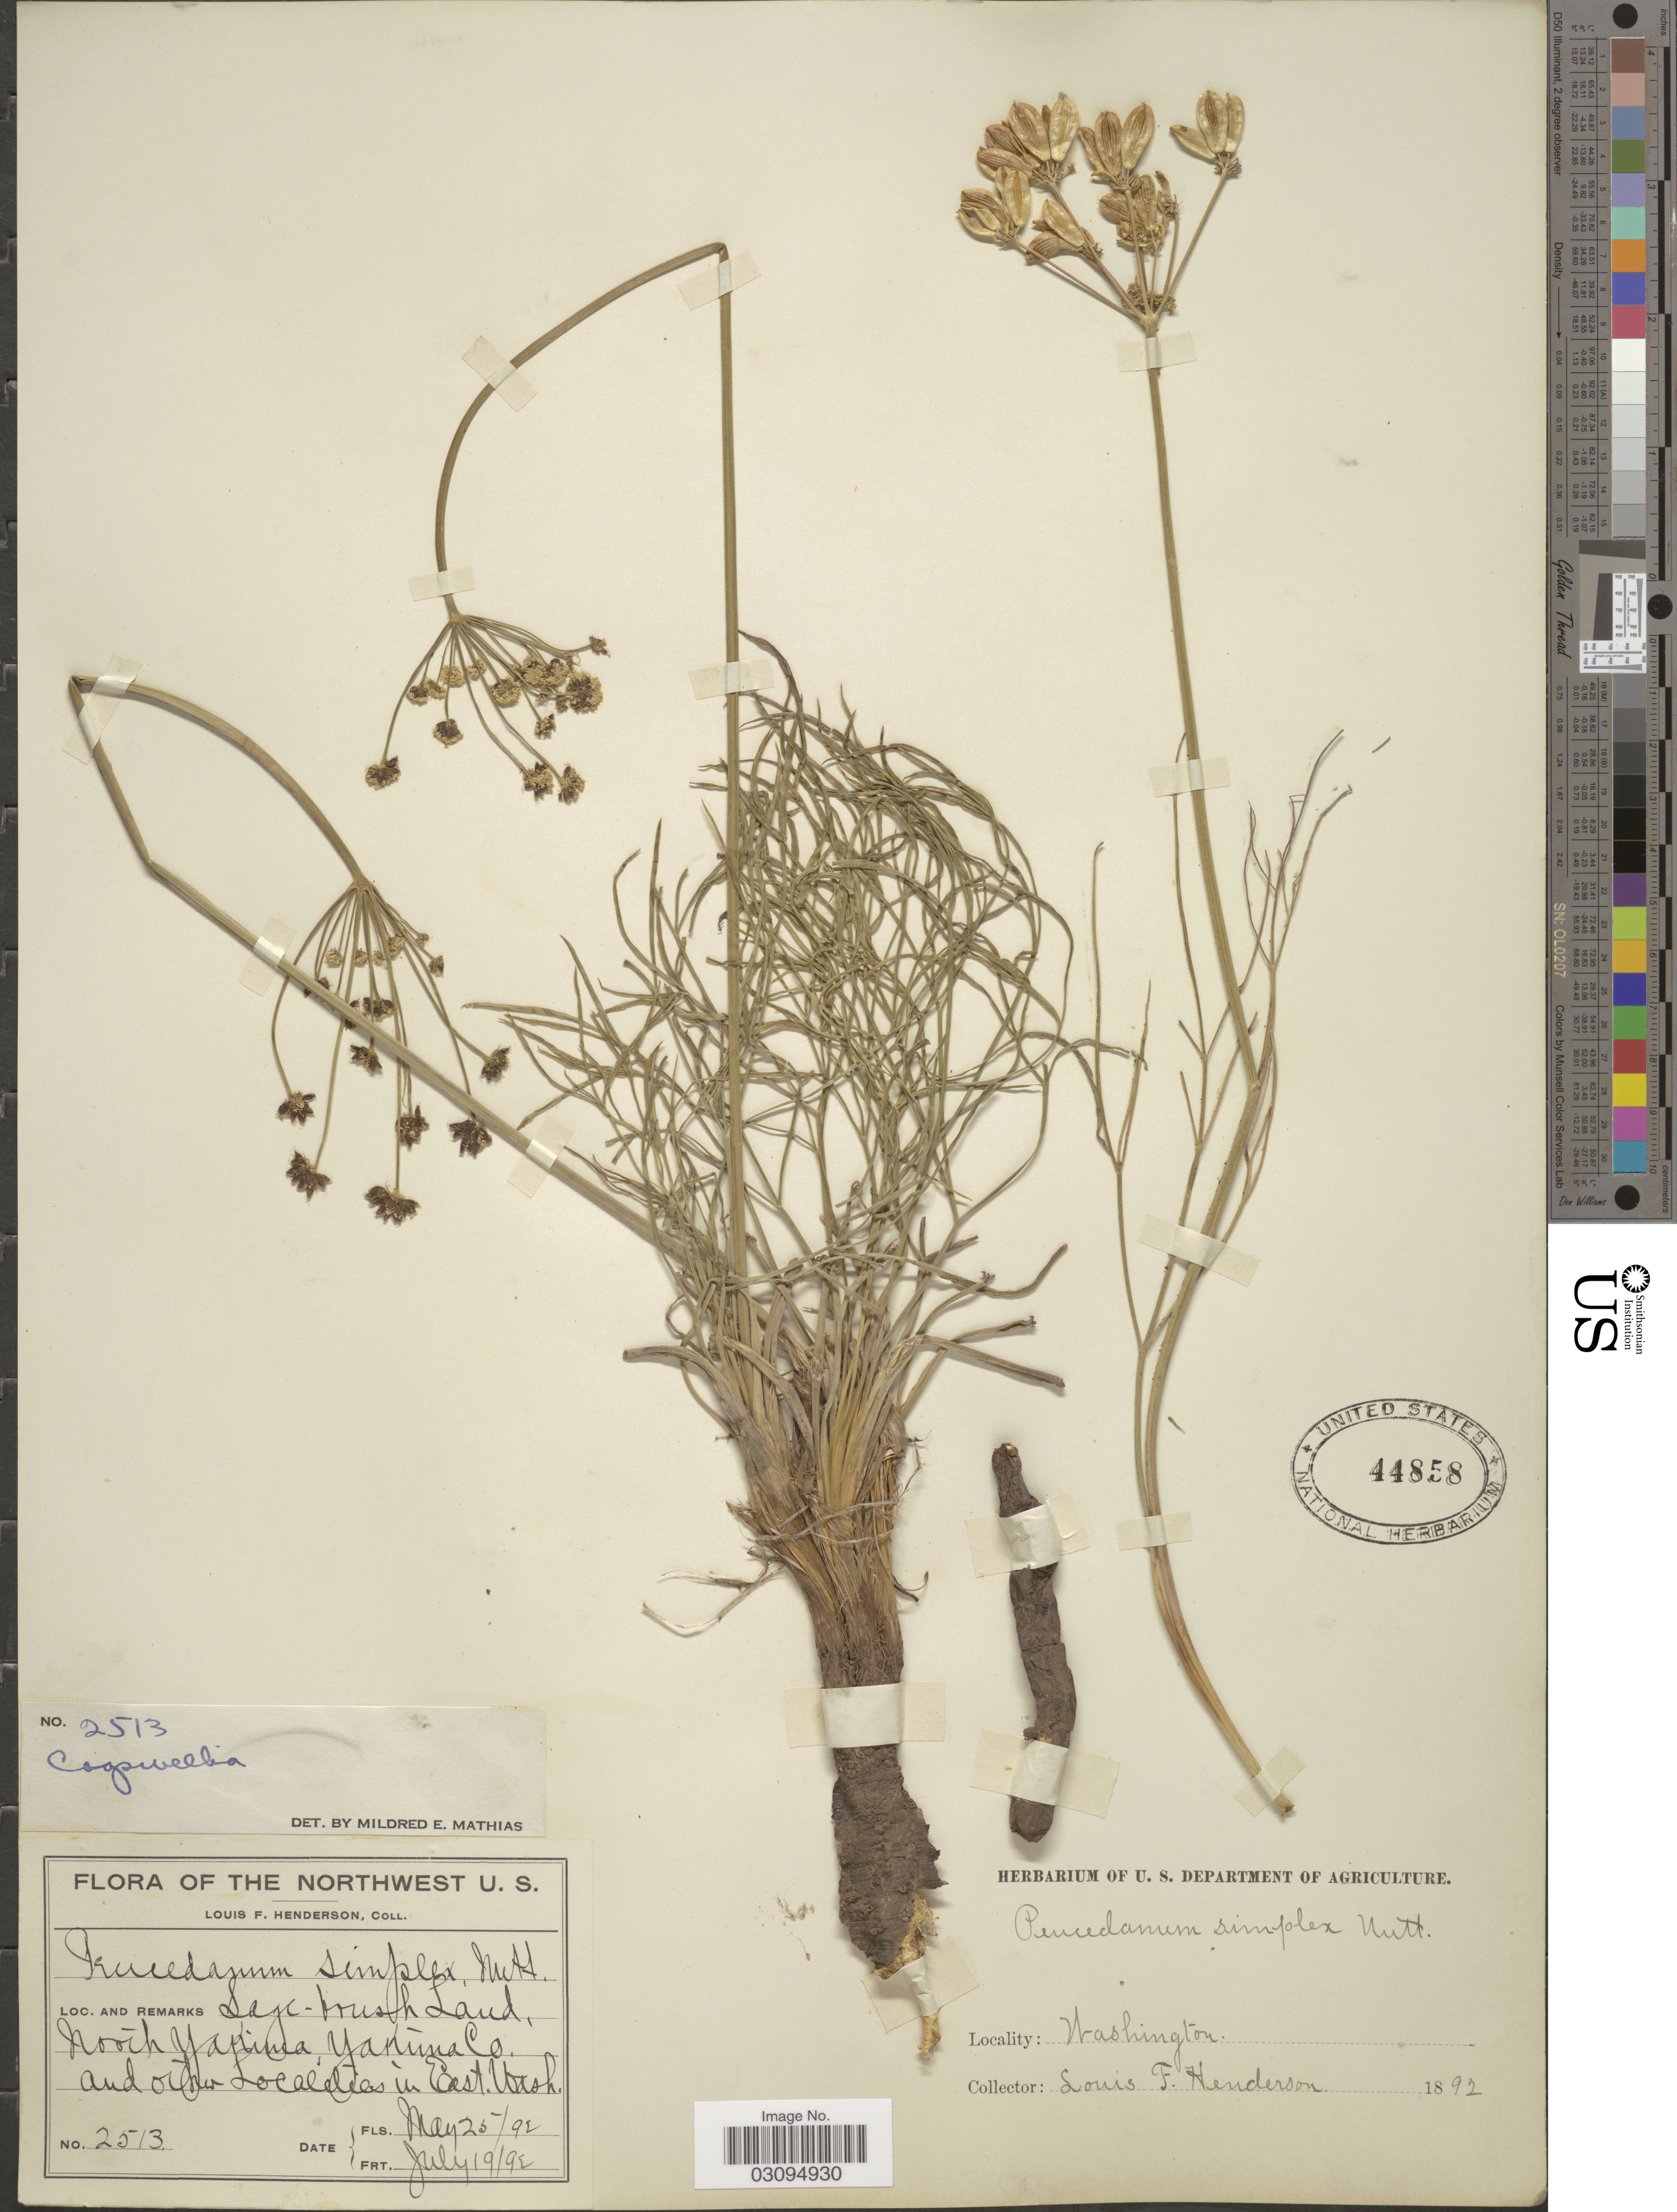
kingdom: Plantae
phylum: Tracheophyta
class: Magnoliopsida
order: Apiales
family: Apiaceae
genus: Lomatium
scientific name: Lomatium platycarpum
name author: (Torr.) J.M. Coult. & Rose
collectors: L. Henderson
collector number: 2513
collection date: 1892-05-25/1892-07-19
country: United States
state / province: Washington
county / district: Yakima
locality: The Northwest, North Yakima, Yakima Co. and other localities in East Wash.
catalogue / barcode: US 44858